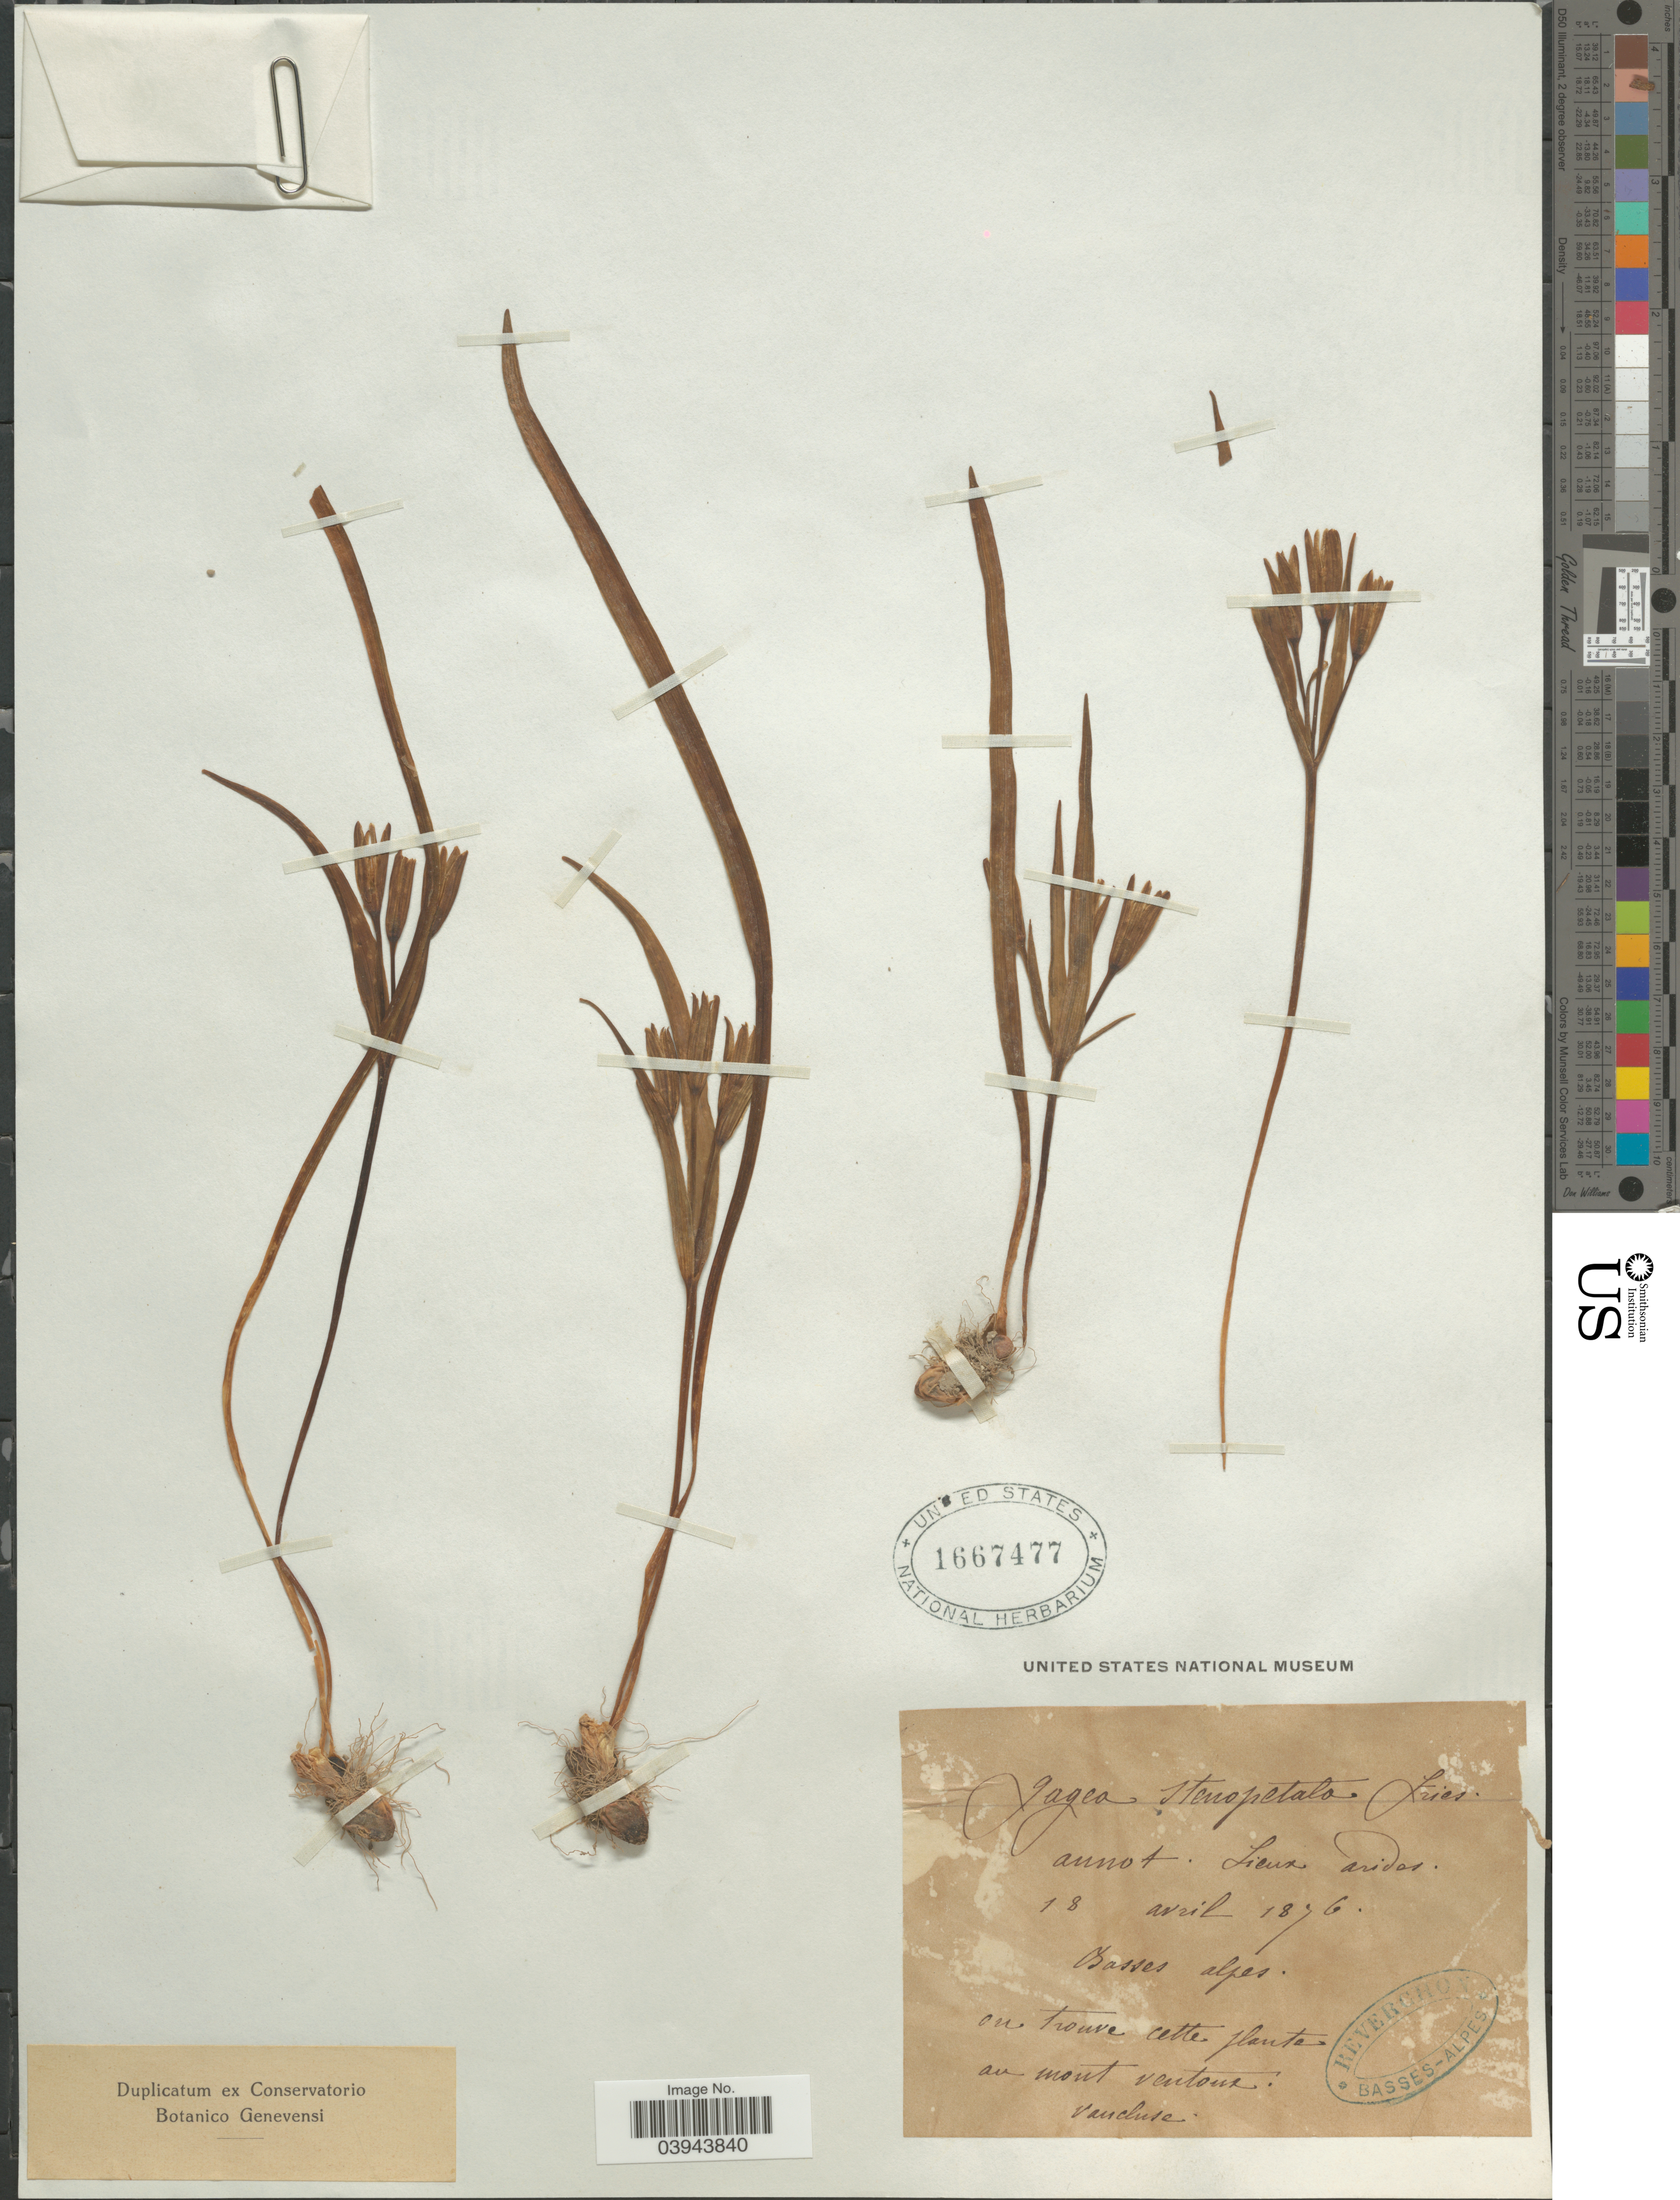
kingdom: Plantae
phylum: Tracheophyta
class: Liliopsida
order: Liliales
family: Liliaceae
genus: Gagea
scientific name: Gagea stenopetala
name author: (Fr.) Rchb.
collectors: -. Reverchon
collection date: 1876-04-18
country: France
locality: Lieux arides. Basses alpes.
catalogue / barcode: US 1667477